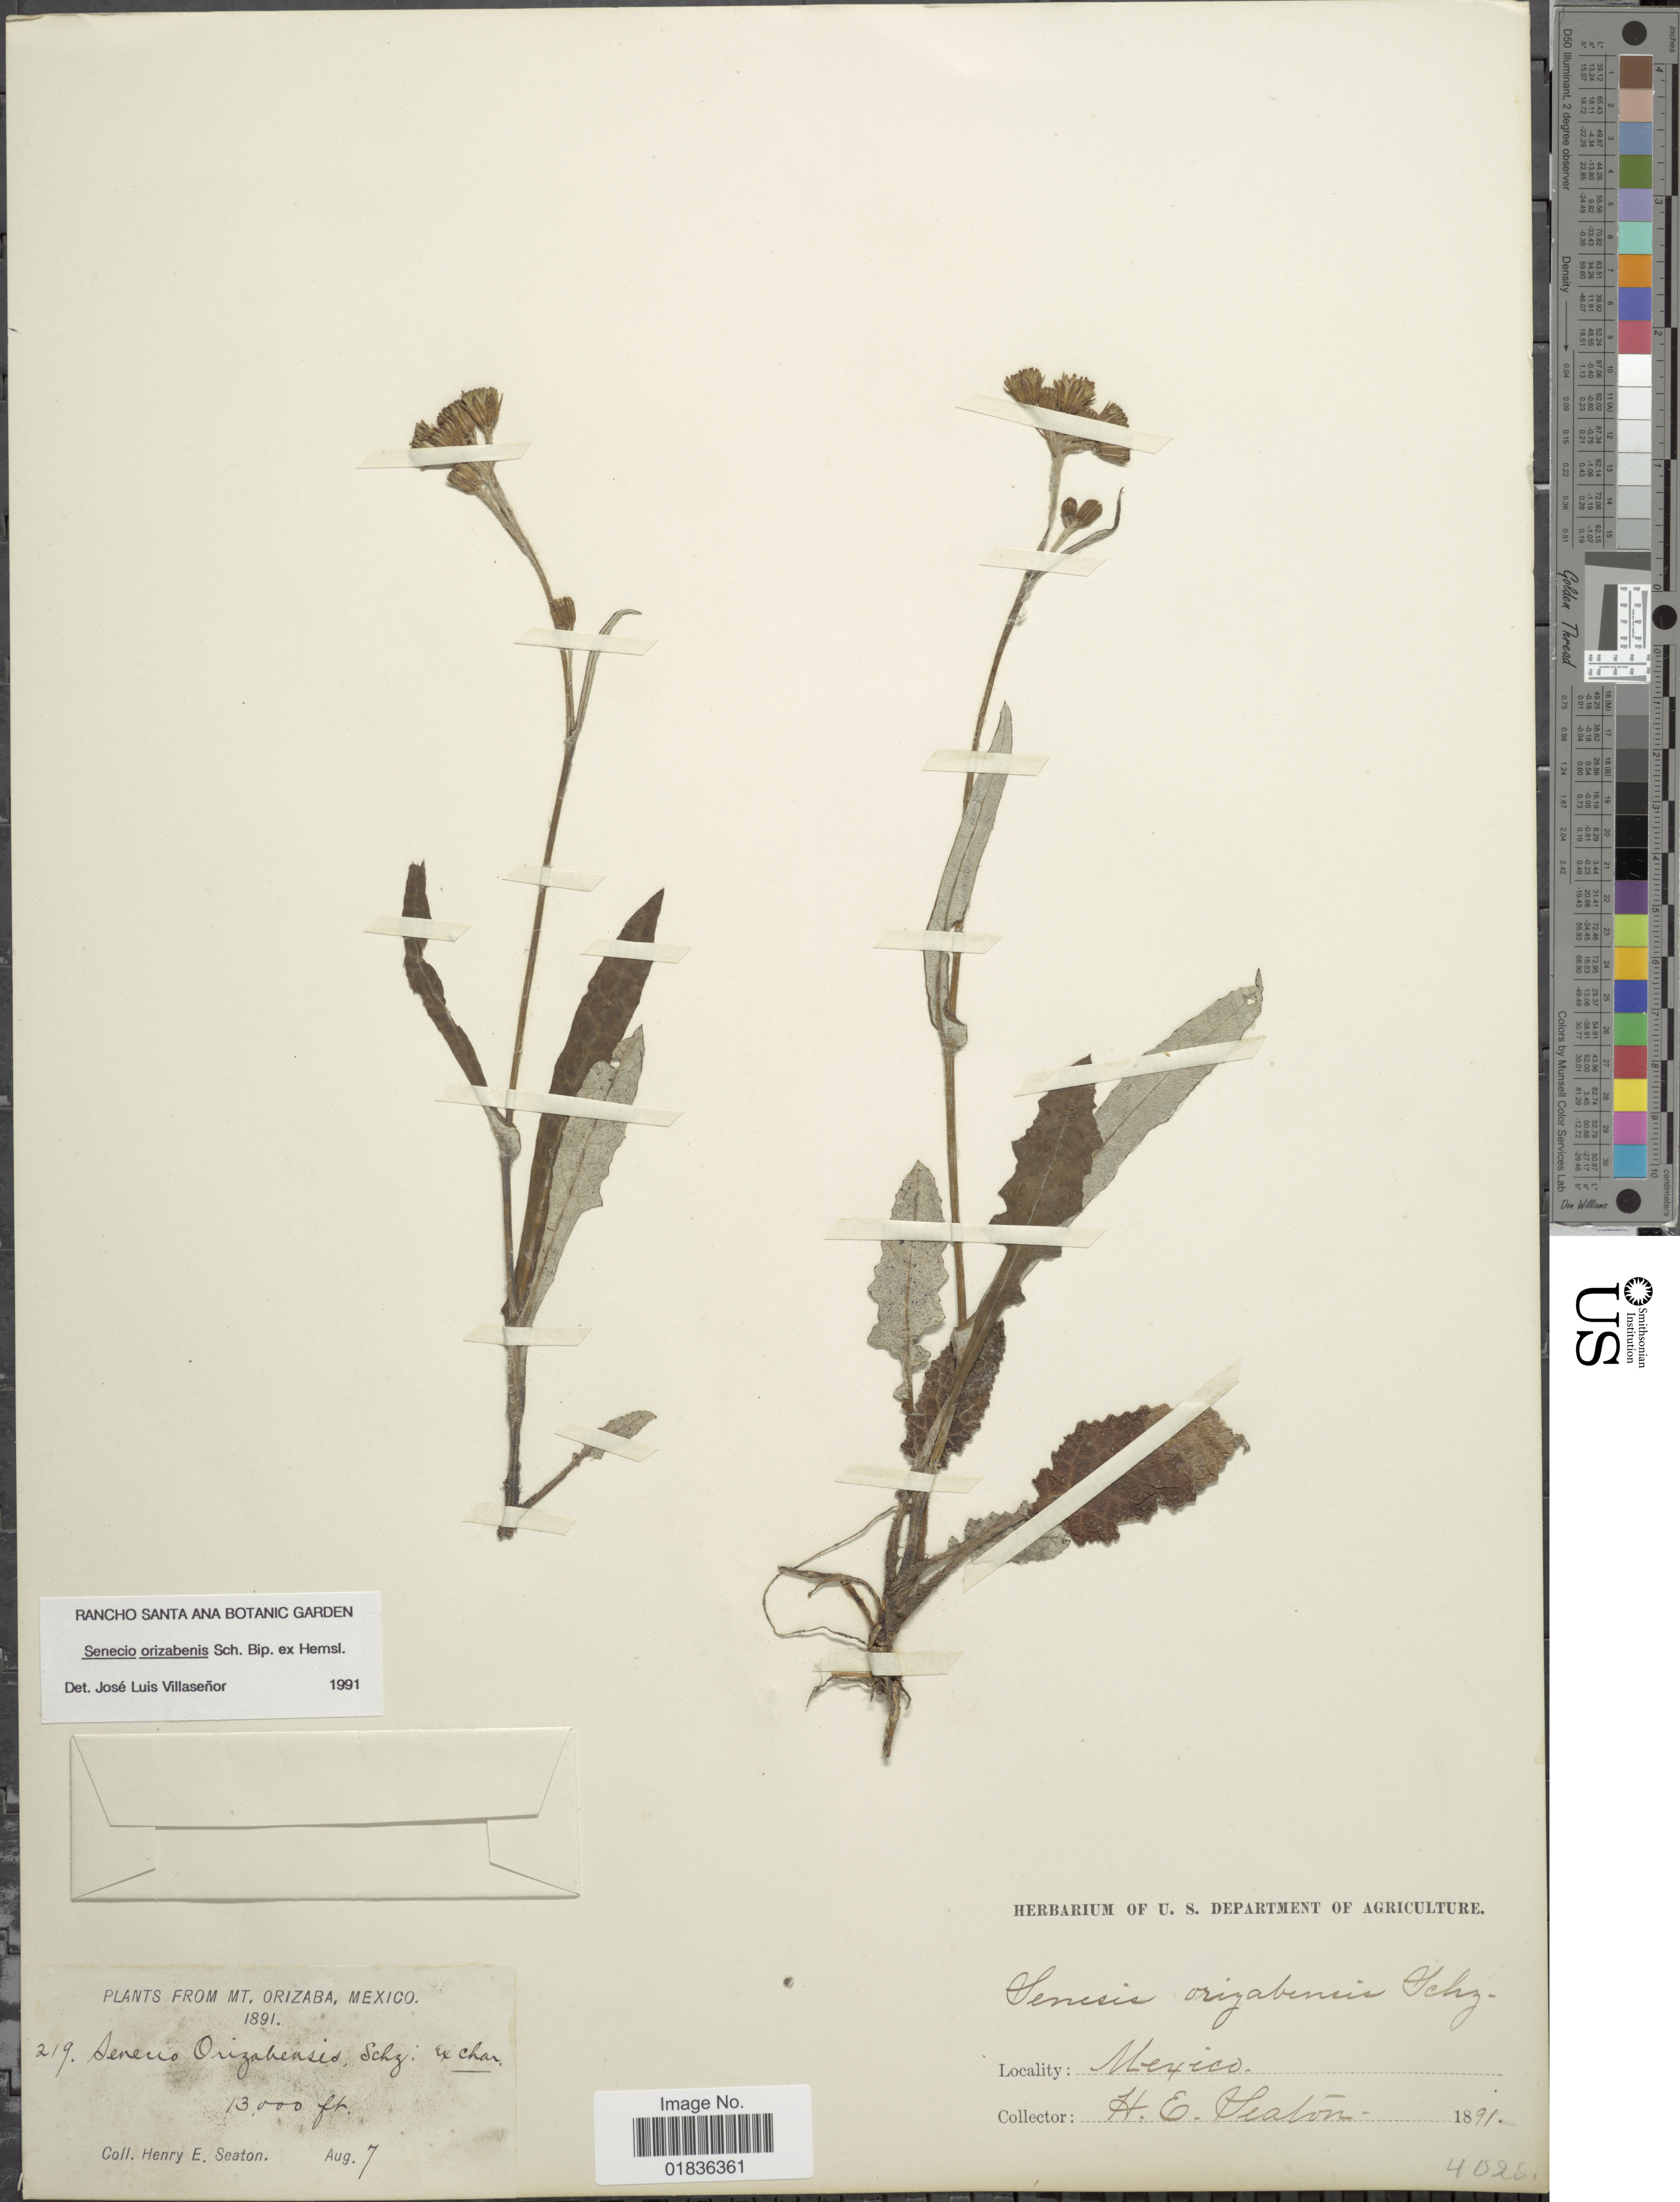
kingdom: Plantae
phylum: Tracheophyta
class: Magnoliopsida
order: Asterales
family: Asteraceae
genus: Senecio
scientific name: Senecio orizabensis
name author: Sch. Bip. & Hemsl.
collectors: H. E. Seaton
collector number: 219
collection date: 1891-08-07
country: Mexico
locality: Mt. Orizaba.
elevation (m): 3962